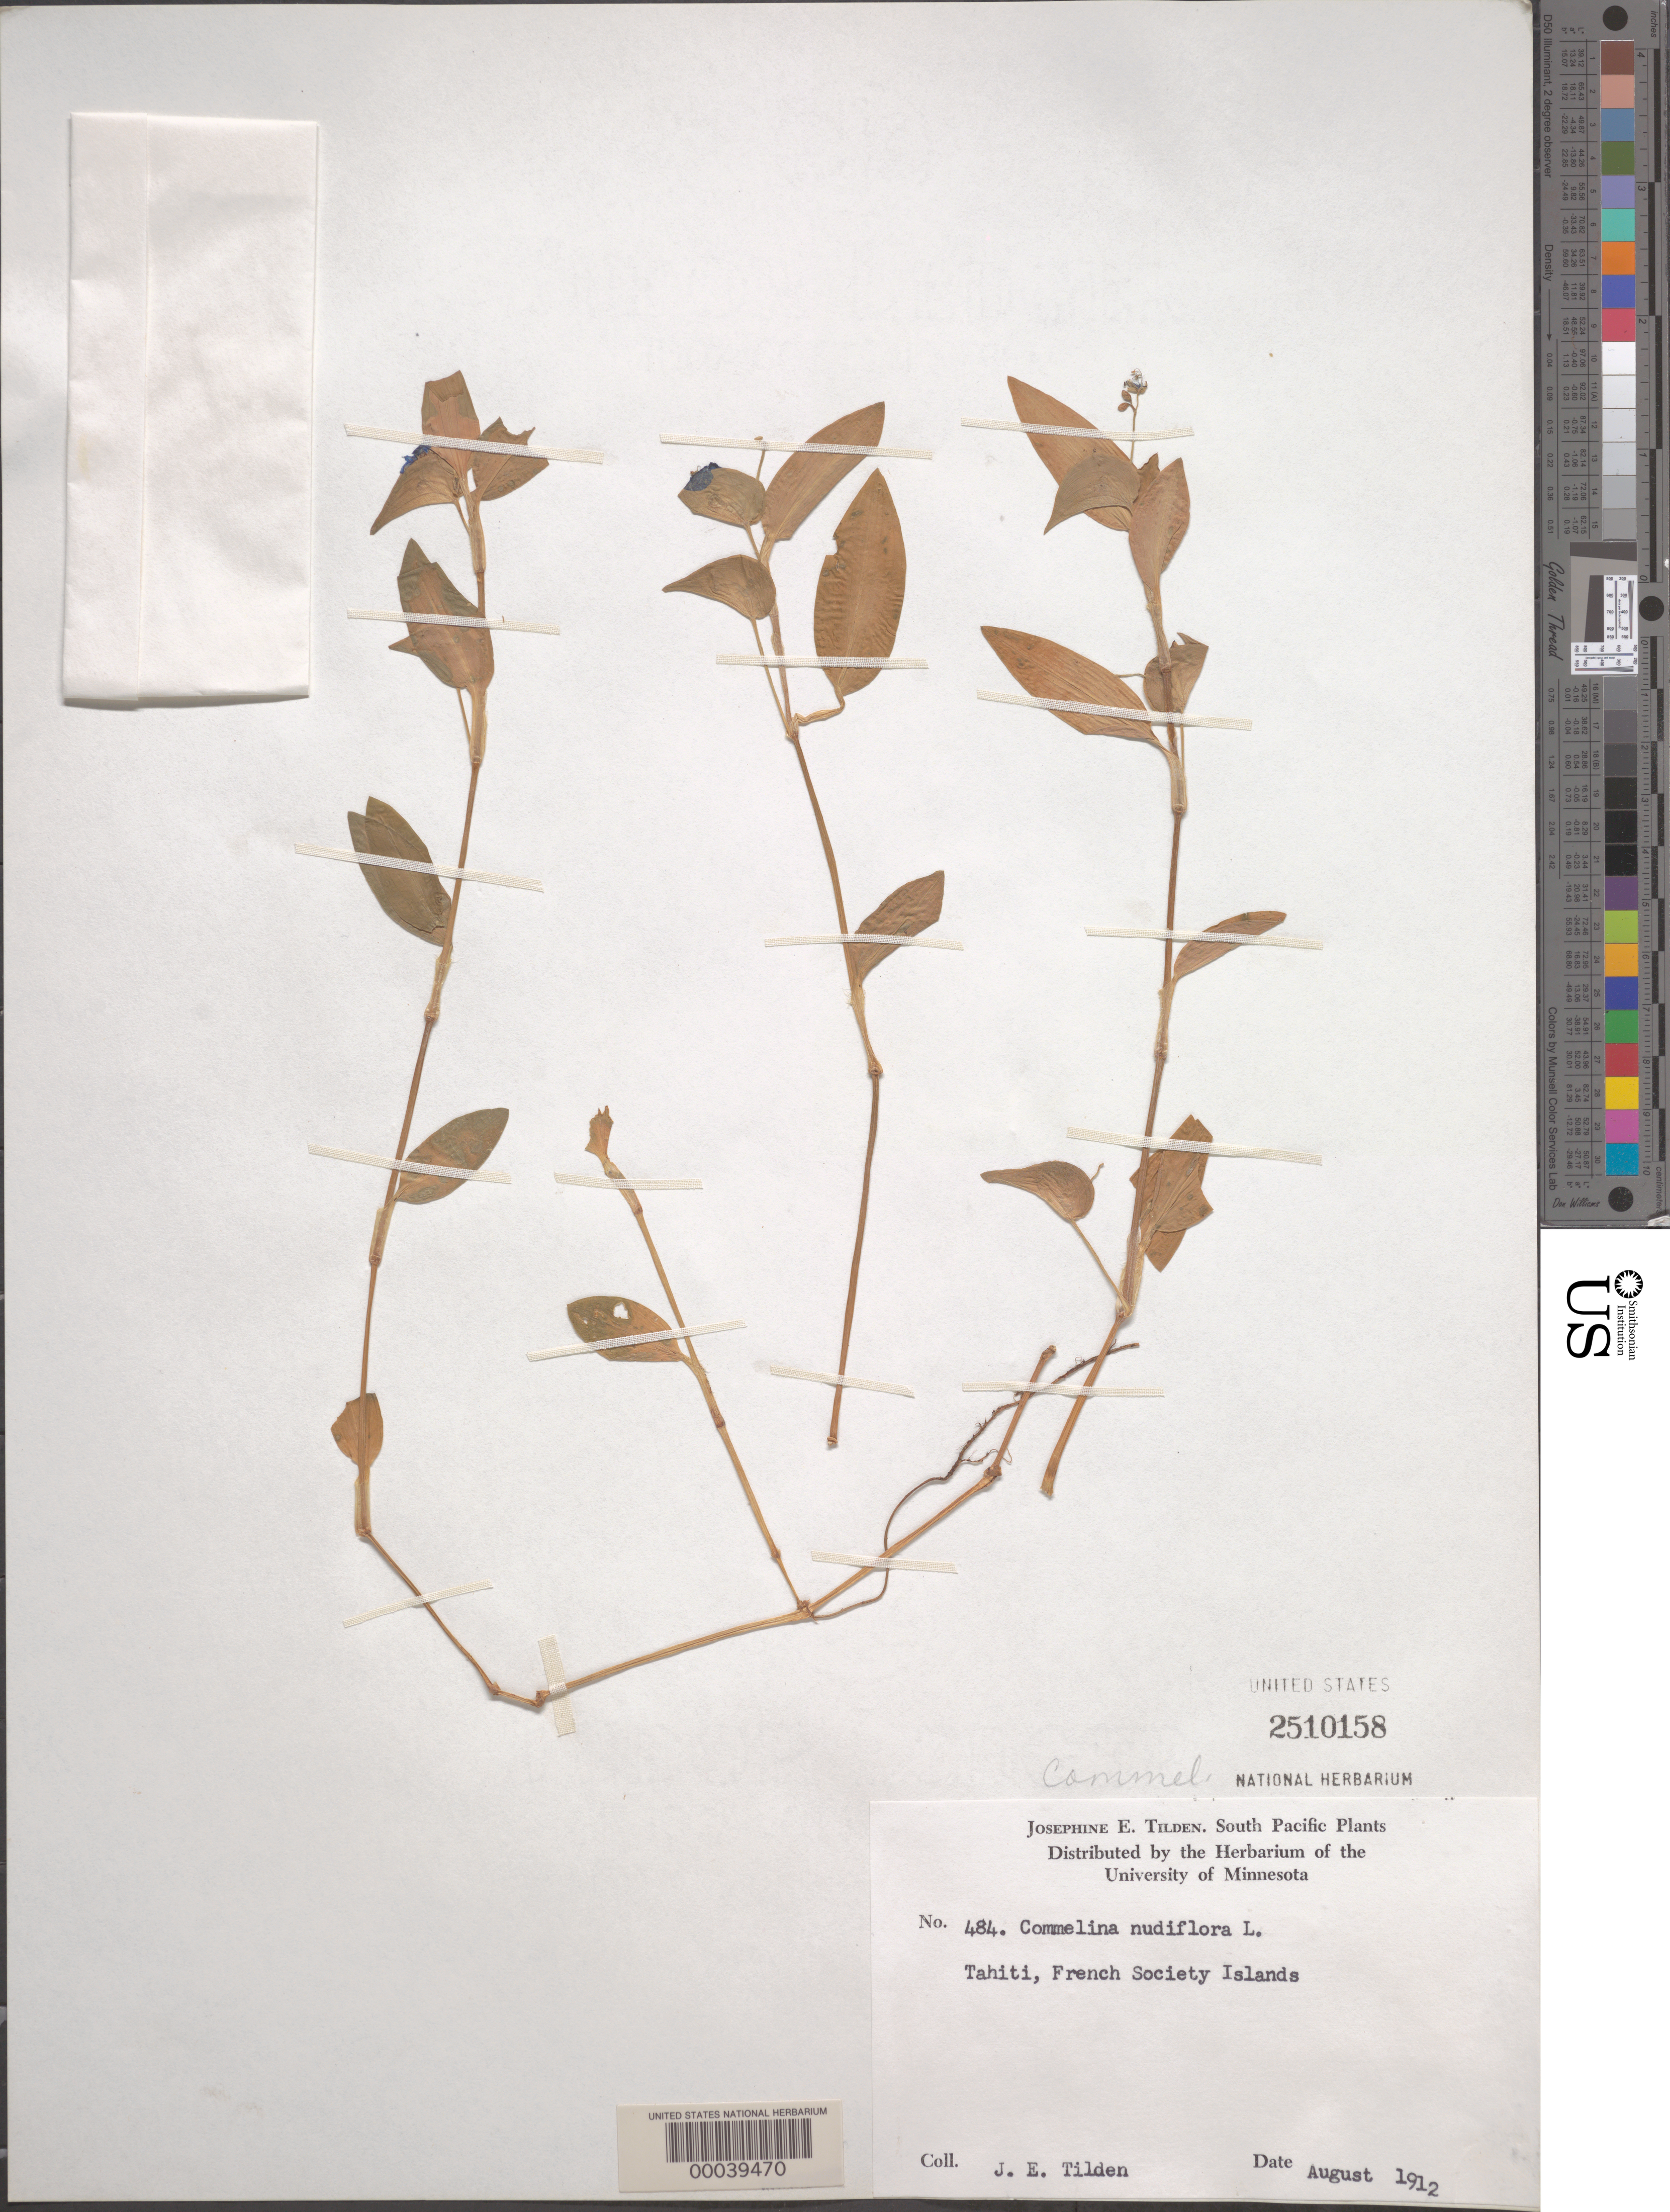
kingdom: Plantae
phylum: Tracheophyta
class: Liliopsida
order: Commelinales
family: Commelinaceae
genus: Commelina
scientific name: Commelina diffusa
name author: Burm. f.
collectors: J. E. Tilden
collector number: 484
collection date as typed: Aug 1912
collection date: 1912-08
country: French Polynesia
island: Tahiti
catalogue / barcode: US 2510158